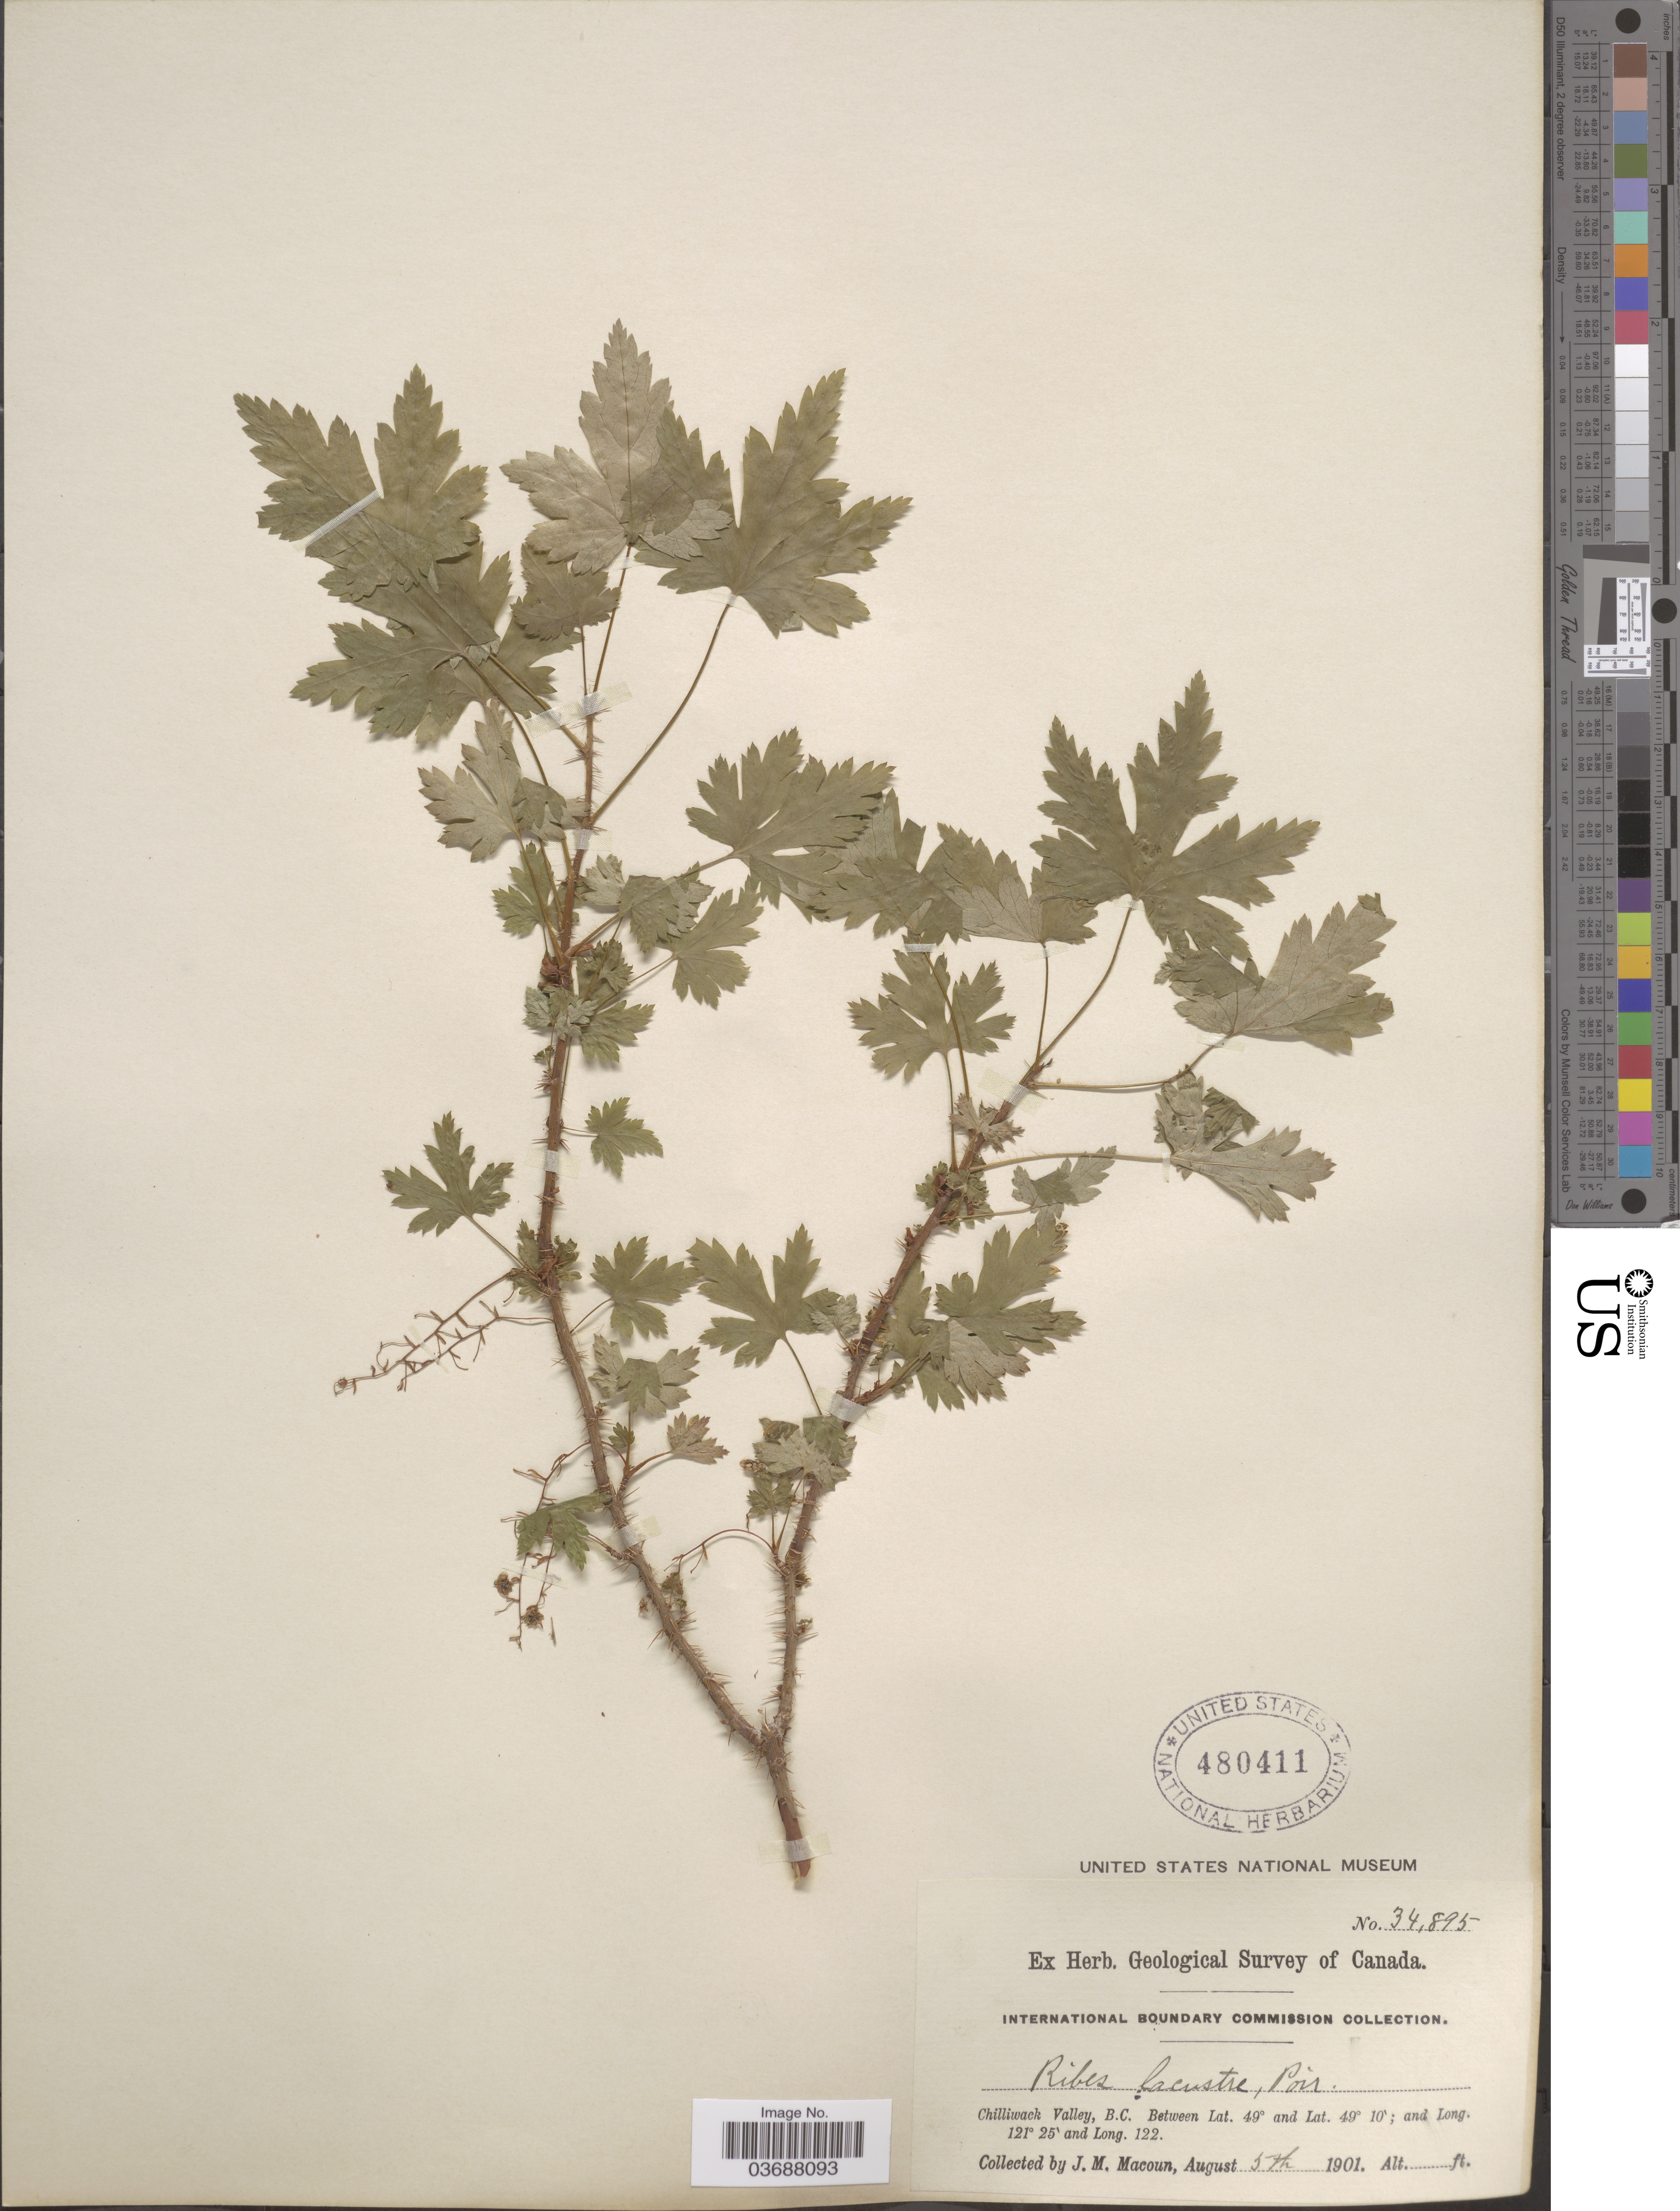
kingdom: Plantae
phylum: Tracheophyta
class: Magnoliopsida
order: Saxifragales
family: Grossulariaceae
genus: Ribes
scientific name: Ribes lacustre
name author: (Pers.) Poir.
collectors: J. M. Macoun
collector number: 34895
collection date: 1901-08-05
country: Canada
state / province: British Columbia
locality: Chilliwack Valley.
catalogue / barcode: US 480411